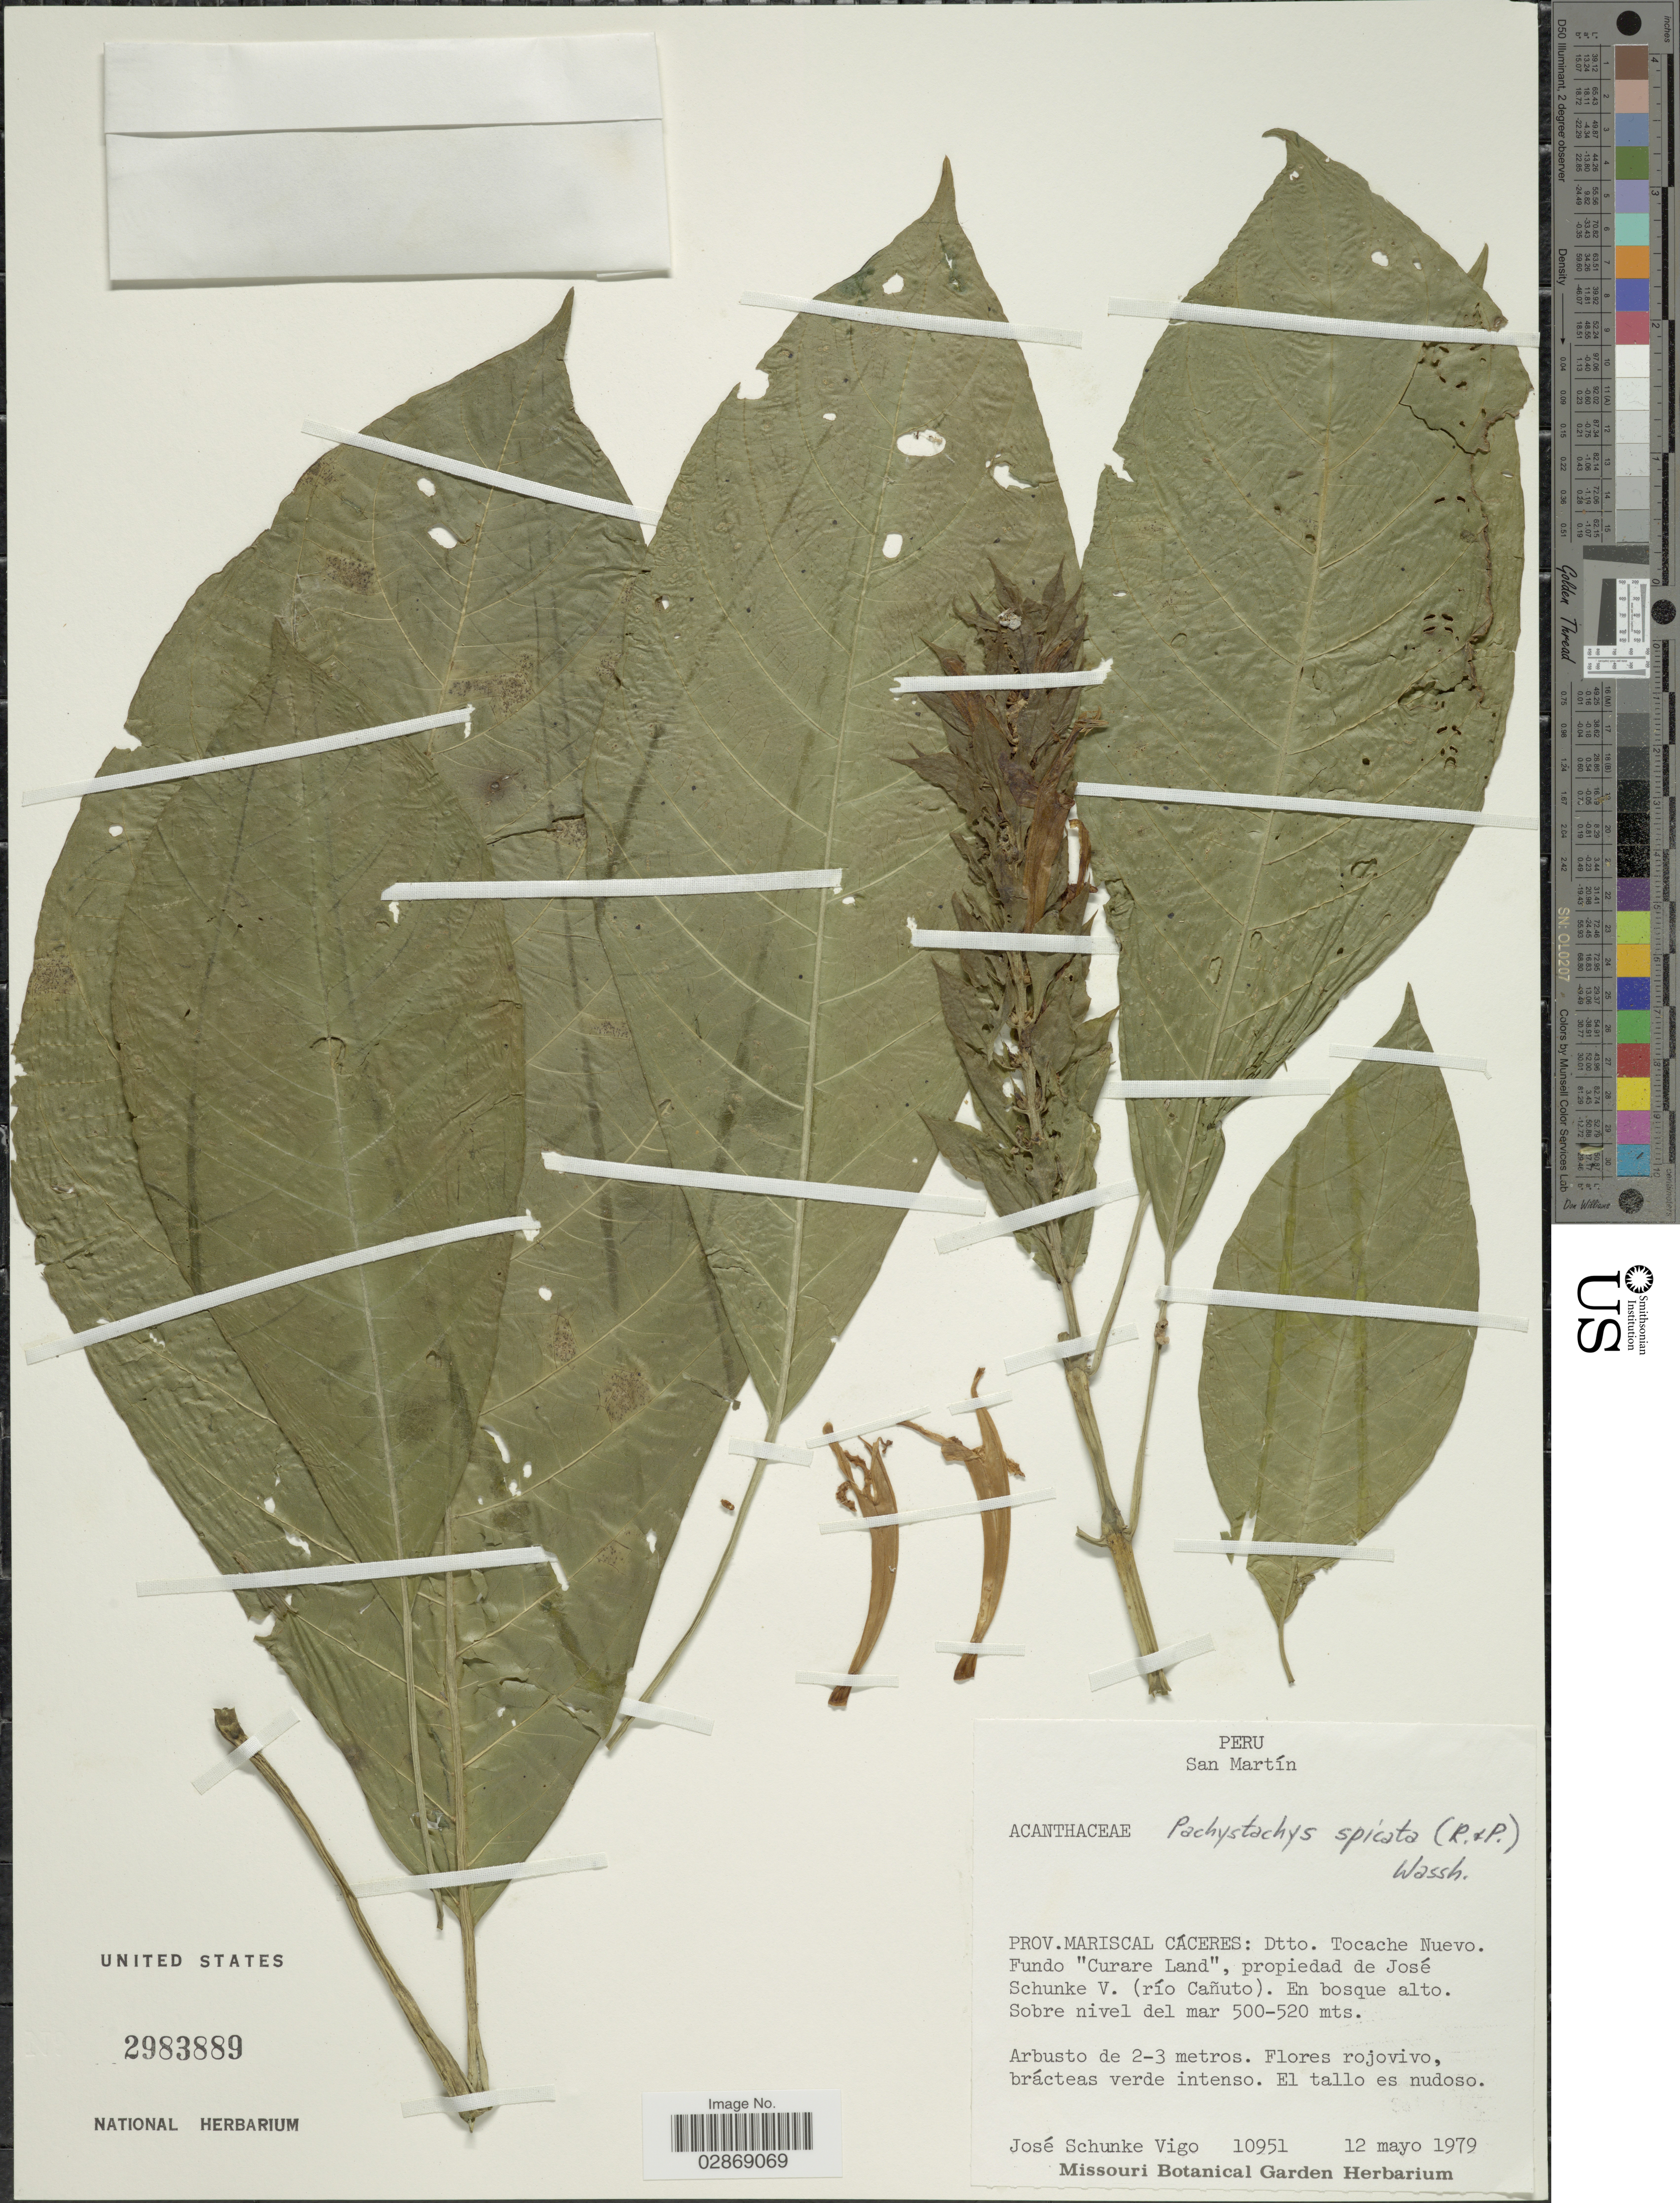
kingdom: Plantae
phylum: Tracheophyta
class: Magnoliopsida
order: Lamiales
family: Acanthaceae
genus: Pachystachys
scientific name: Pachystachys spicata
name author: (Ruiz & Pav.) Wassh.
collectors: J. Schunke Vigo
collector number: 10951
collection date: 1979-05-12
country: Peru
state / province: San Martín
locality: Prov. Mariscal Cáceres: Dtto. Tocache Nuevo. Fundo "Curare Land",propiedad de José Schunke V. (río Cañuto).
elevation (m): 500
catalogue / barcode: US 2983889